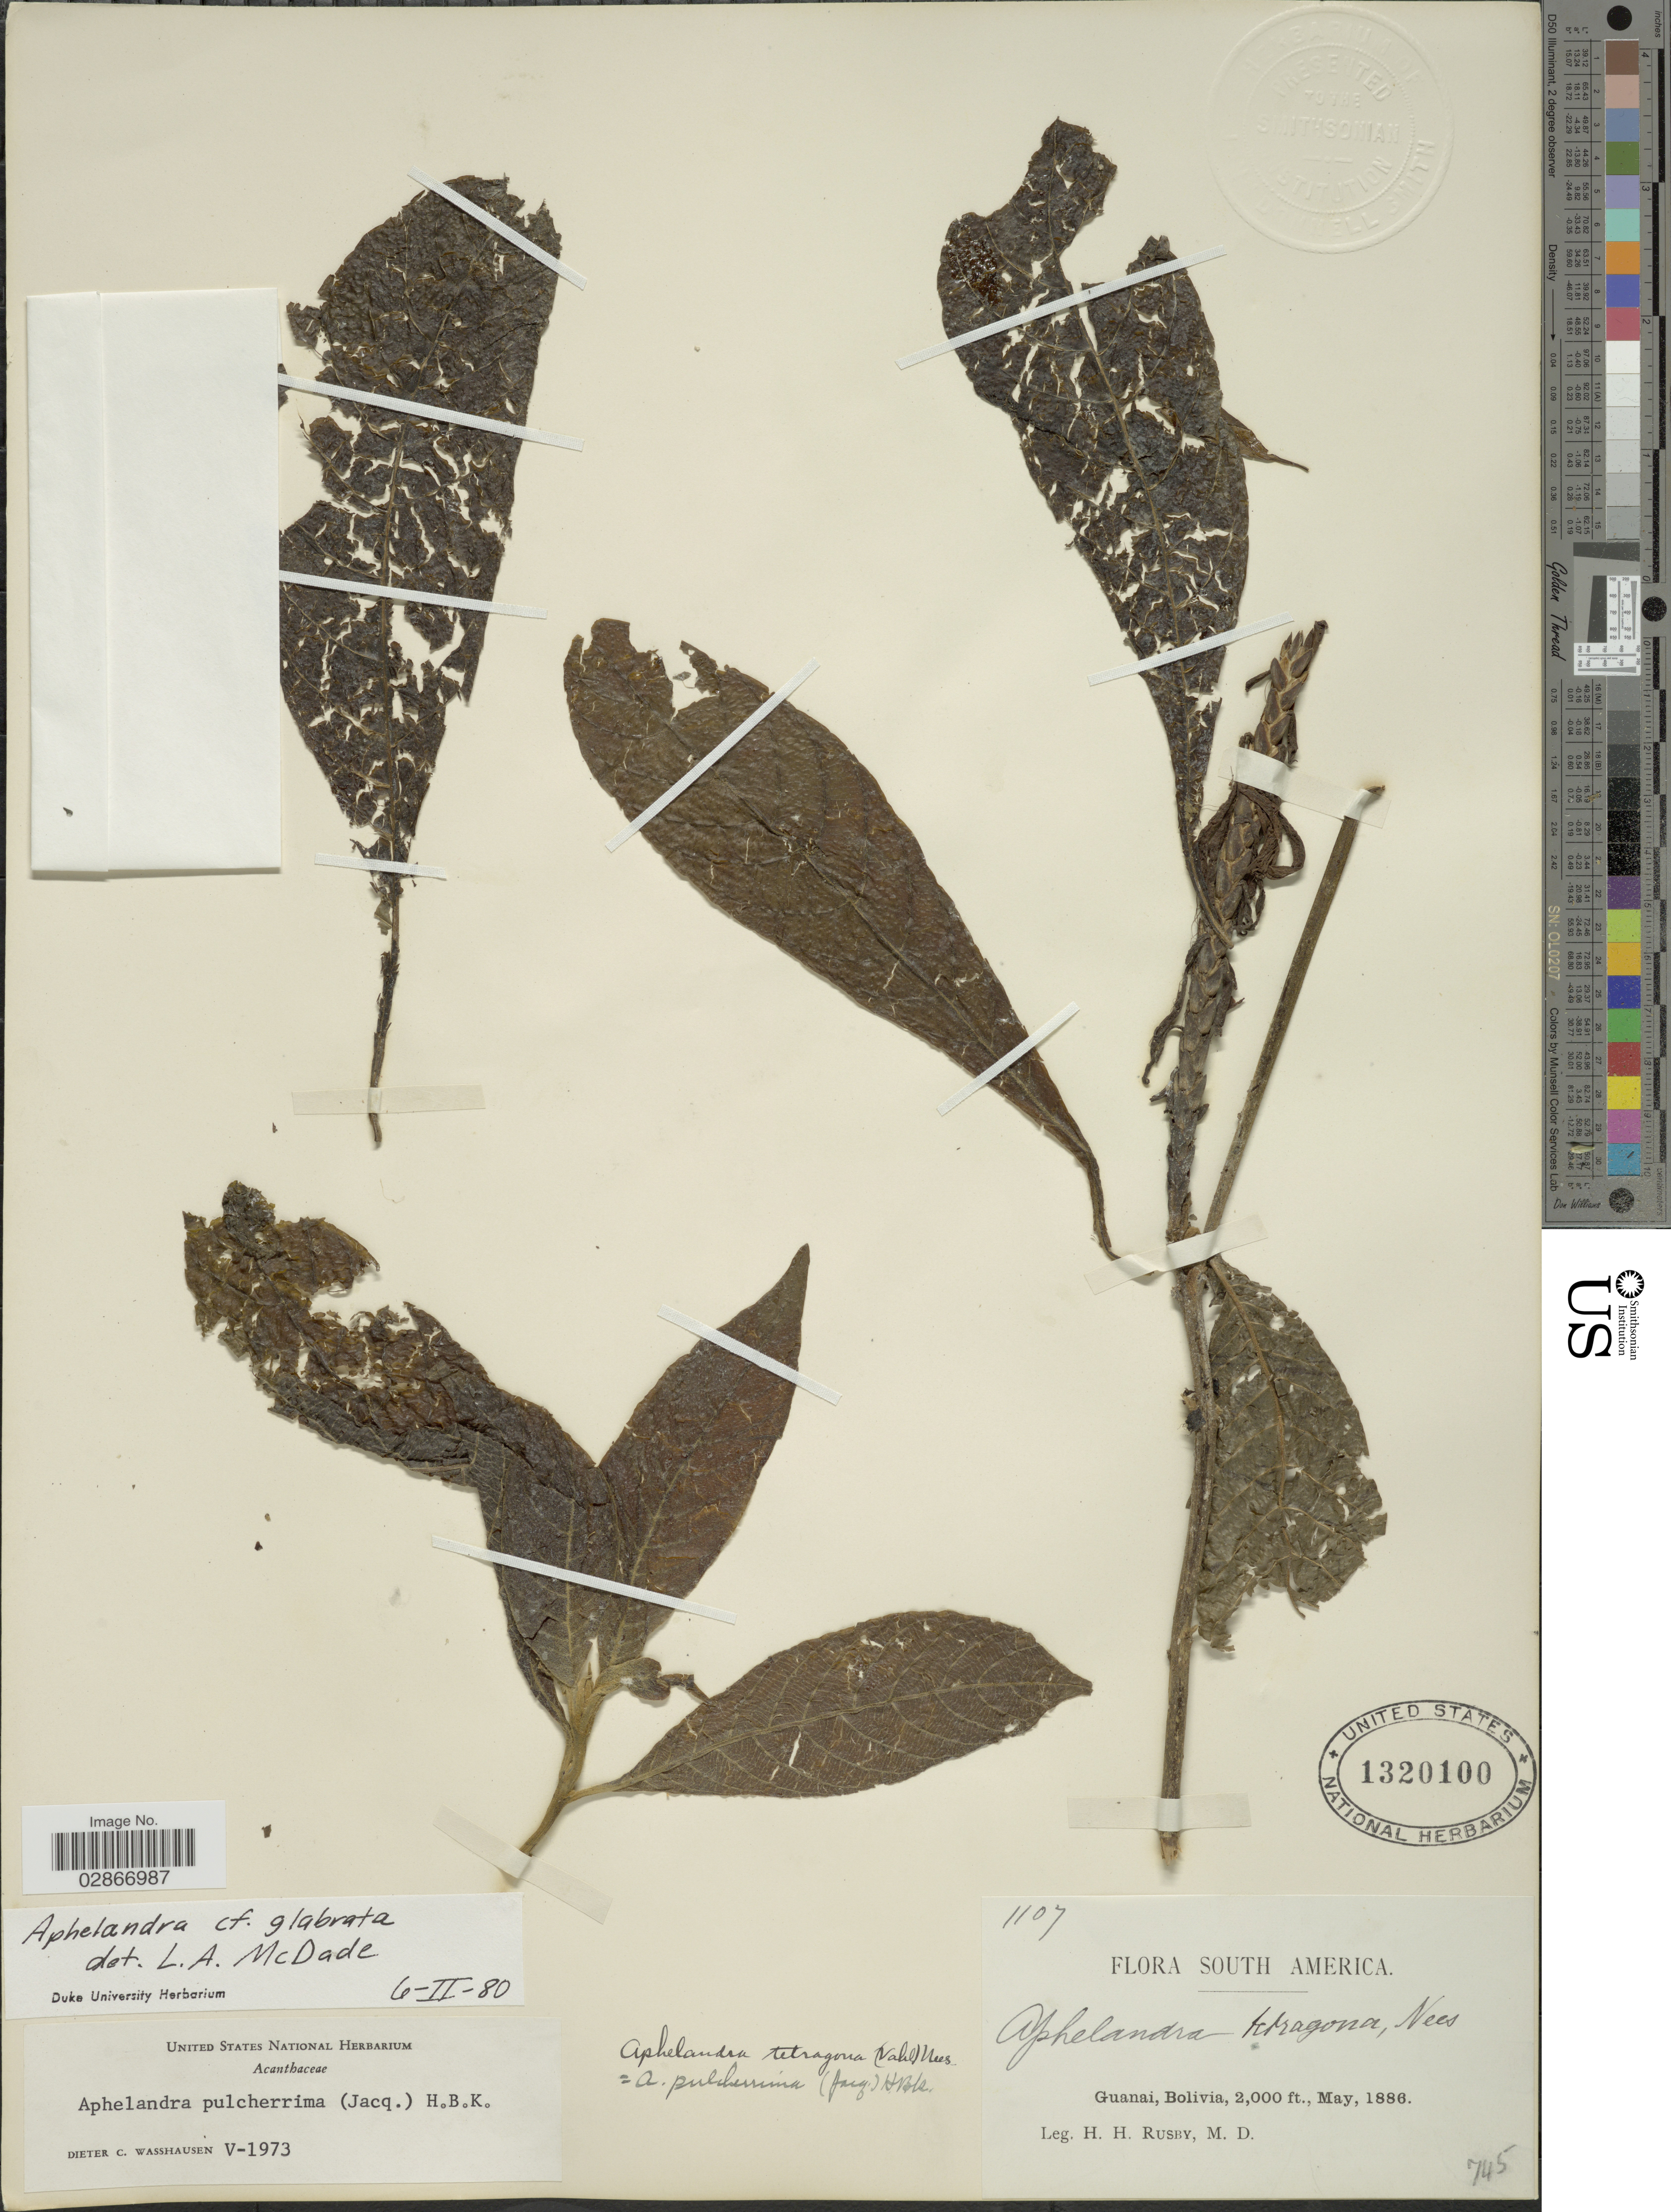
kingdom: Plantae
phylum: Tracheophyta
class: Magnoliopsida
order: Lamiales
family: Acanthaceae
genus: Aphelandra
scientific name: Aphelandra glabrata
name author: Willd. ex Nees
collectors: H. H. Rusby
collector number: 1107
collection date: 1886-05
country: Bolivia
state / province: La Páz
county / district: Larecaja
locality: Guanay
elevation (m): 610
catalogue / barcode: US 1320100